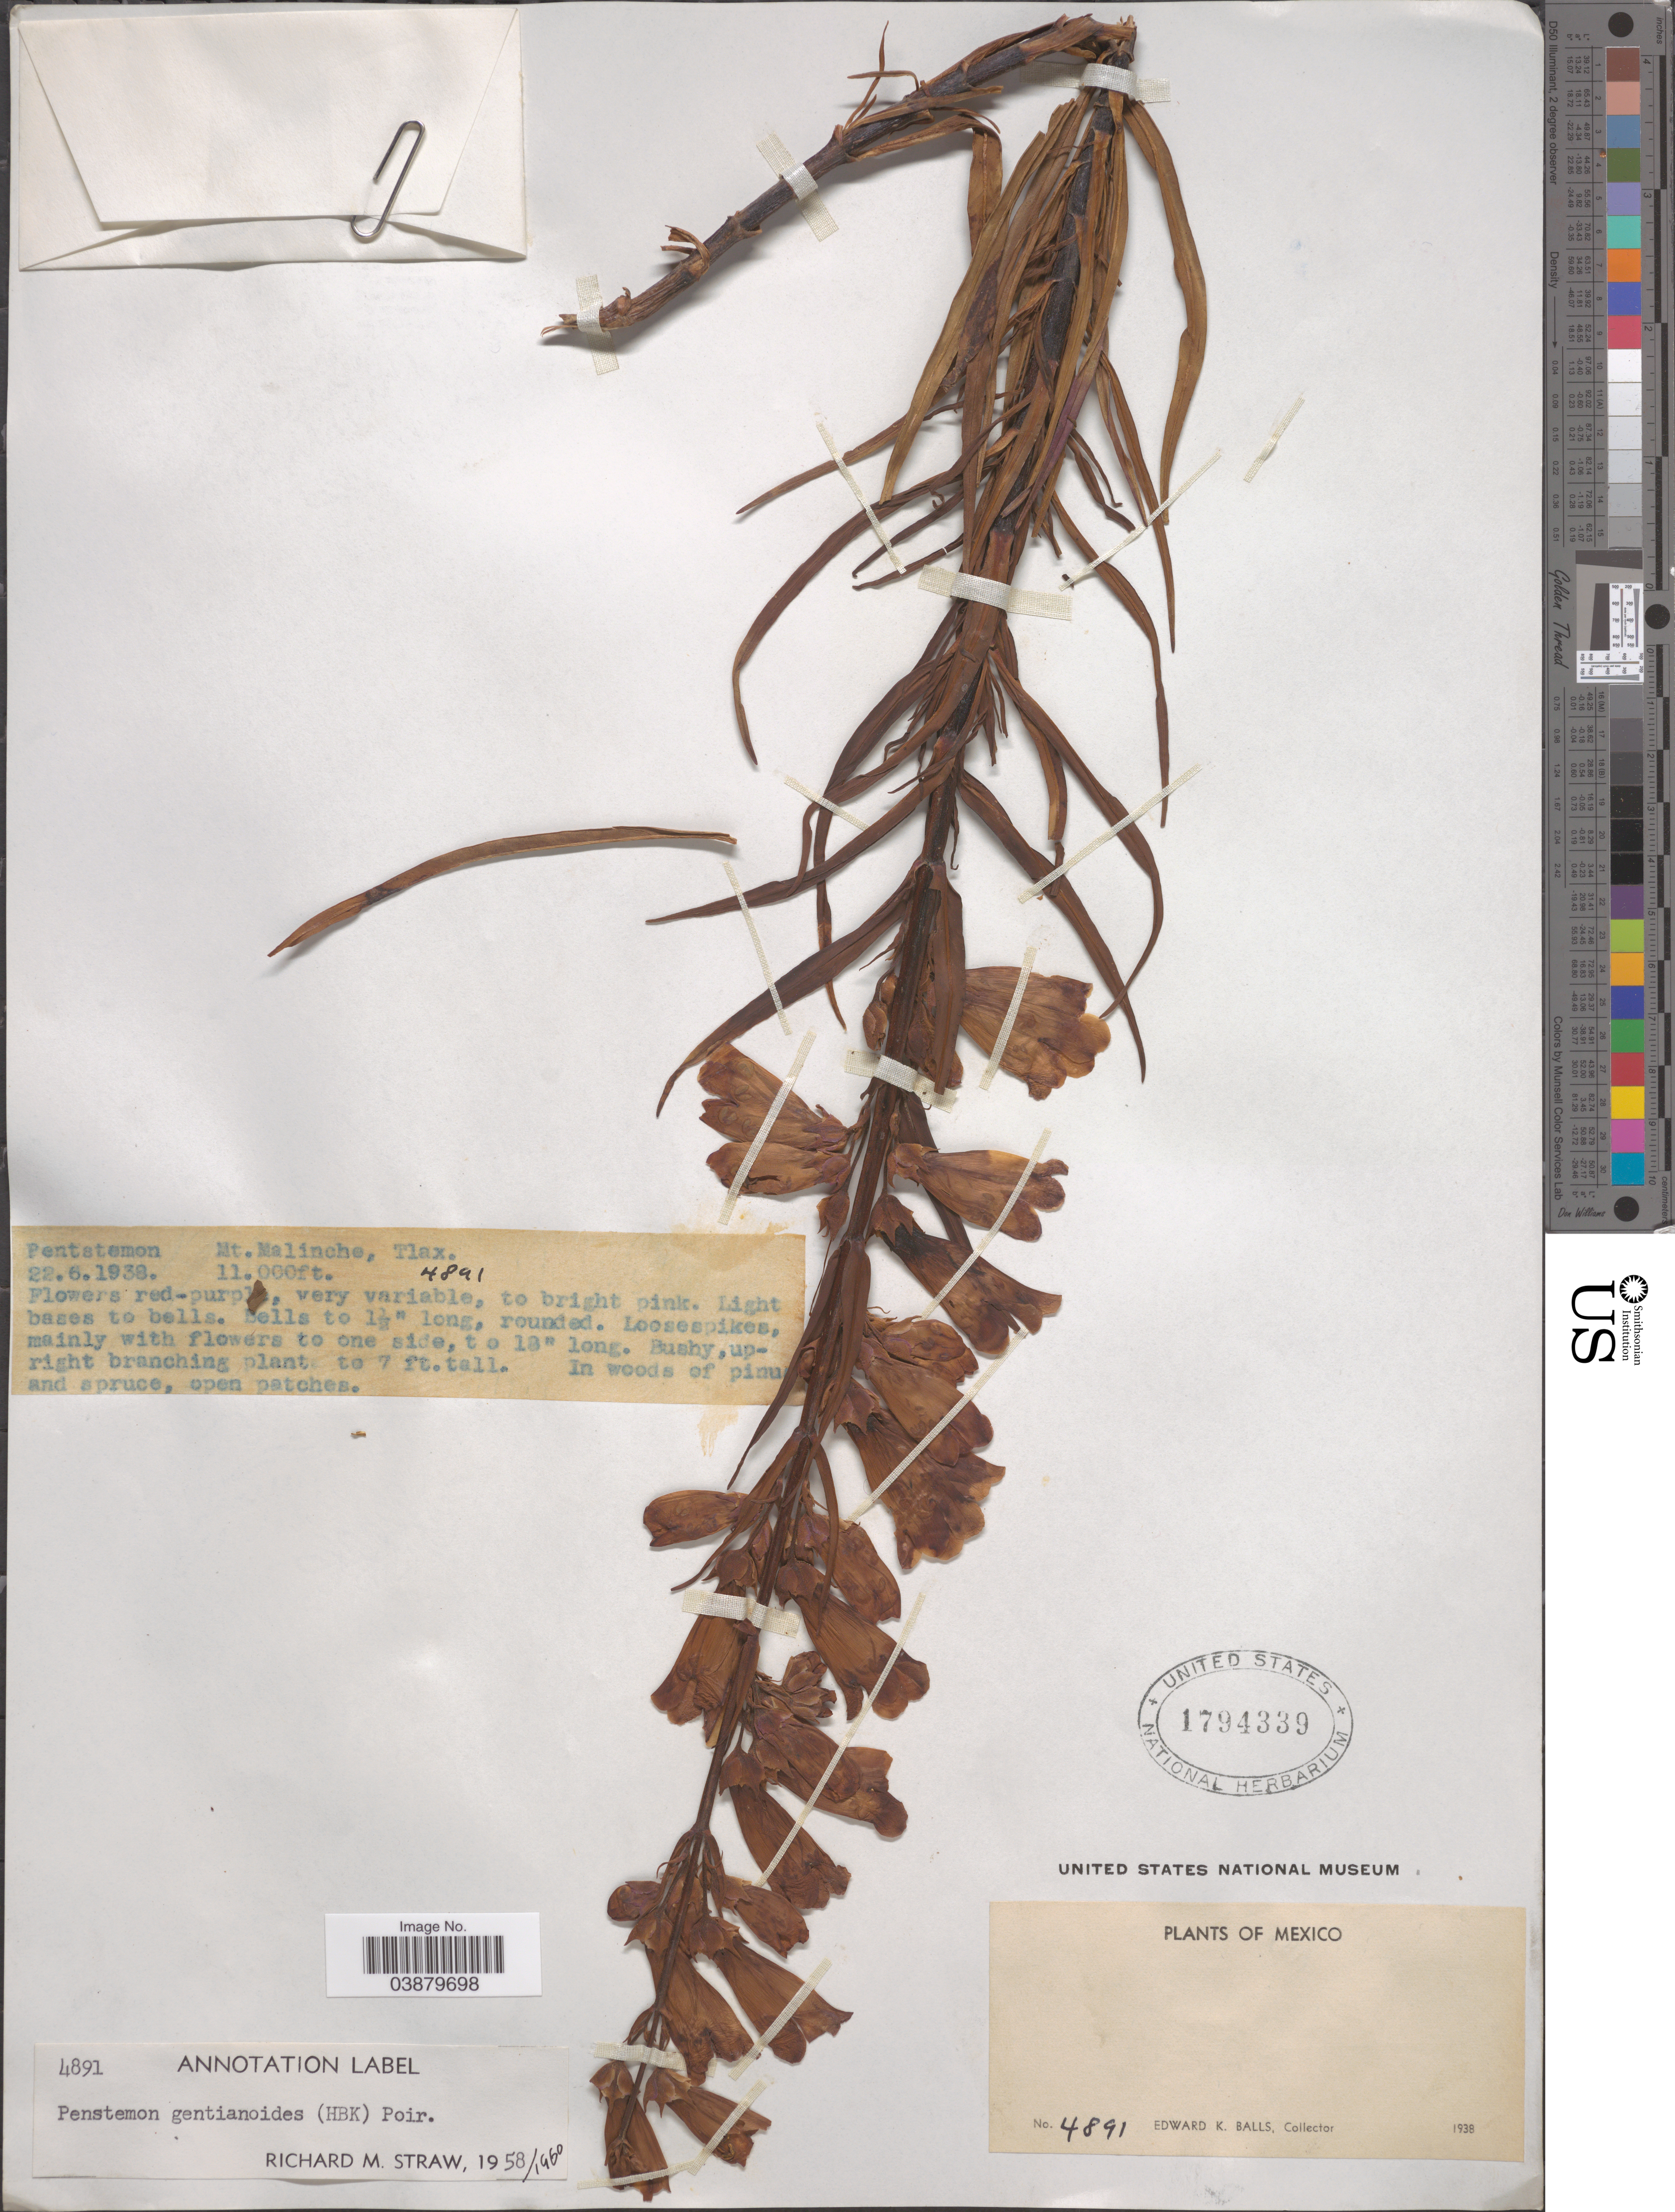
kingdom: Plantae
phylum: Tracheophyta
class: Magnoliopsida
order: Lamiales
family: Plantaginaceae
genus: Penstemon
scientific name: Penstemon gentianoides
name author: (Kunth) Poir.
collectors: E. K. Balls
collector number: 4891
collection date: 1938-06-22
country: Mexico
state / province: Tlaxcala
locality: Mt. Malinche.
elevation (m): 3353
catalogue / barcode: US 1794339